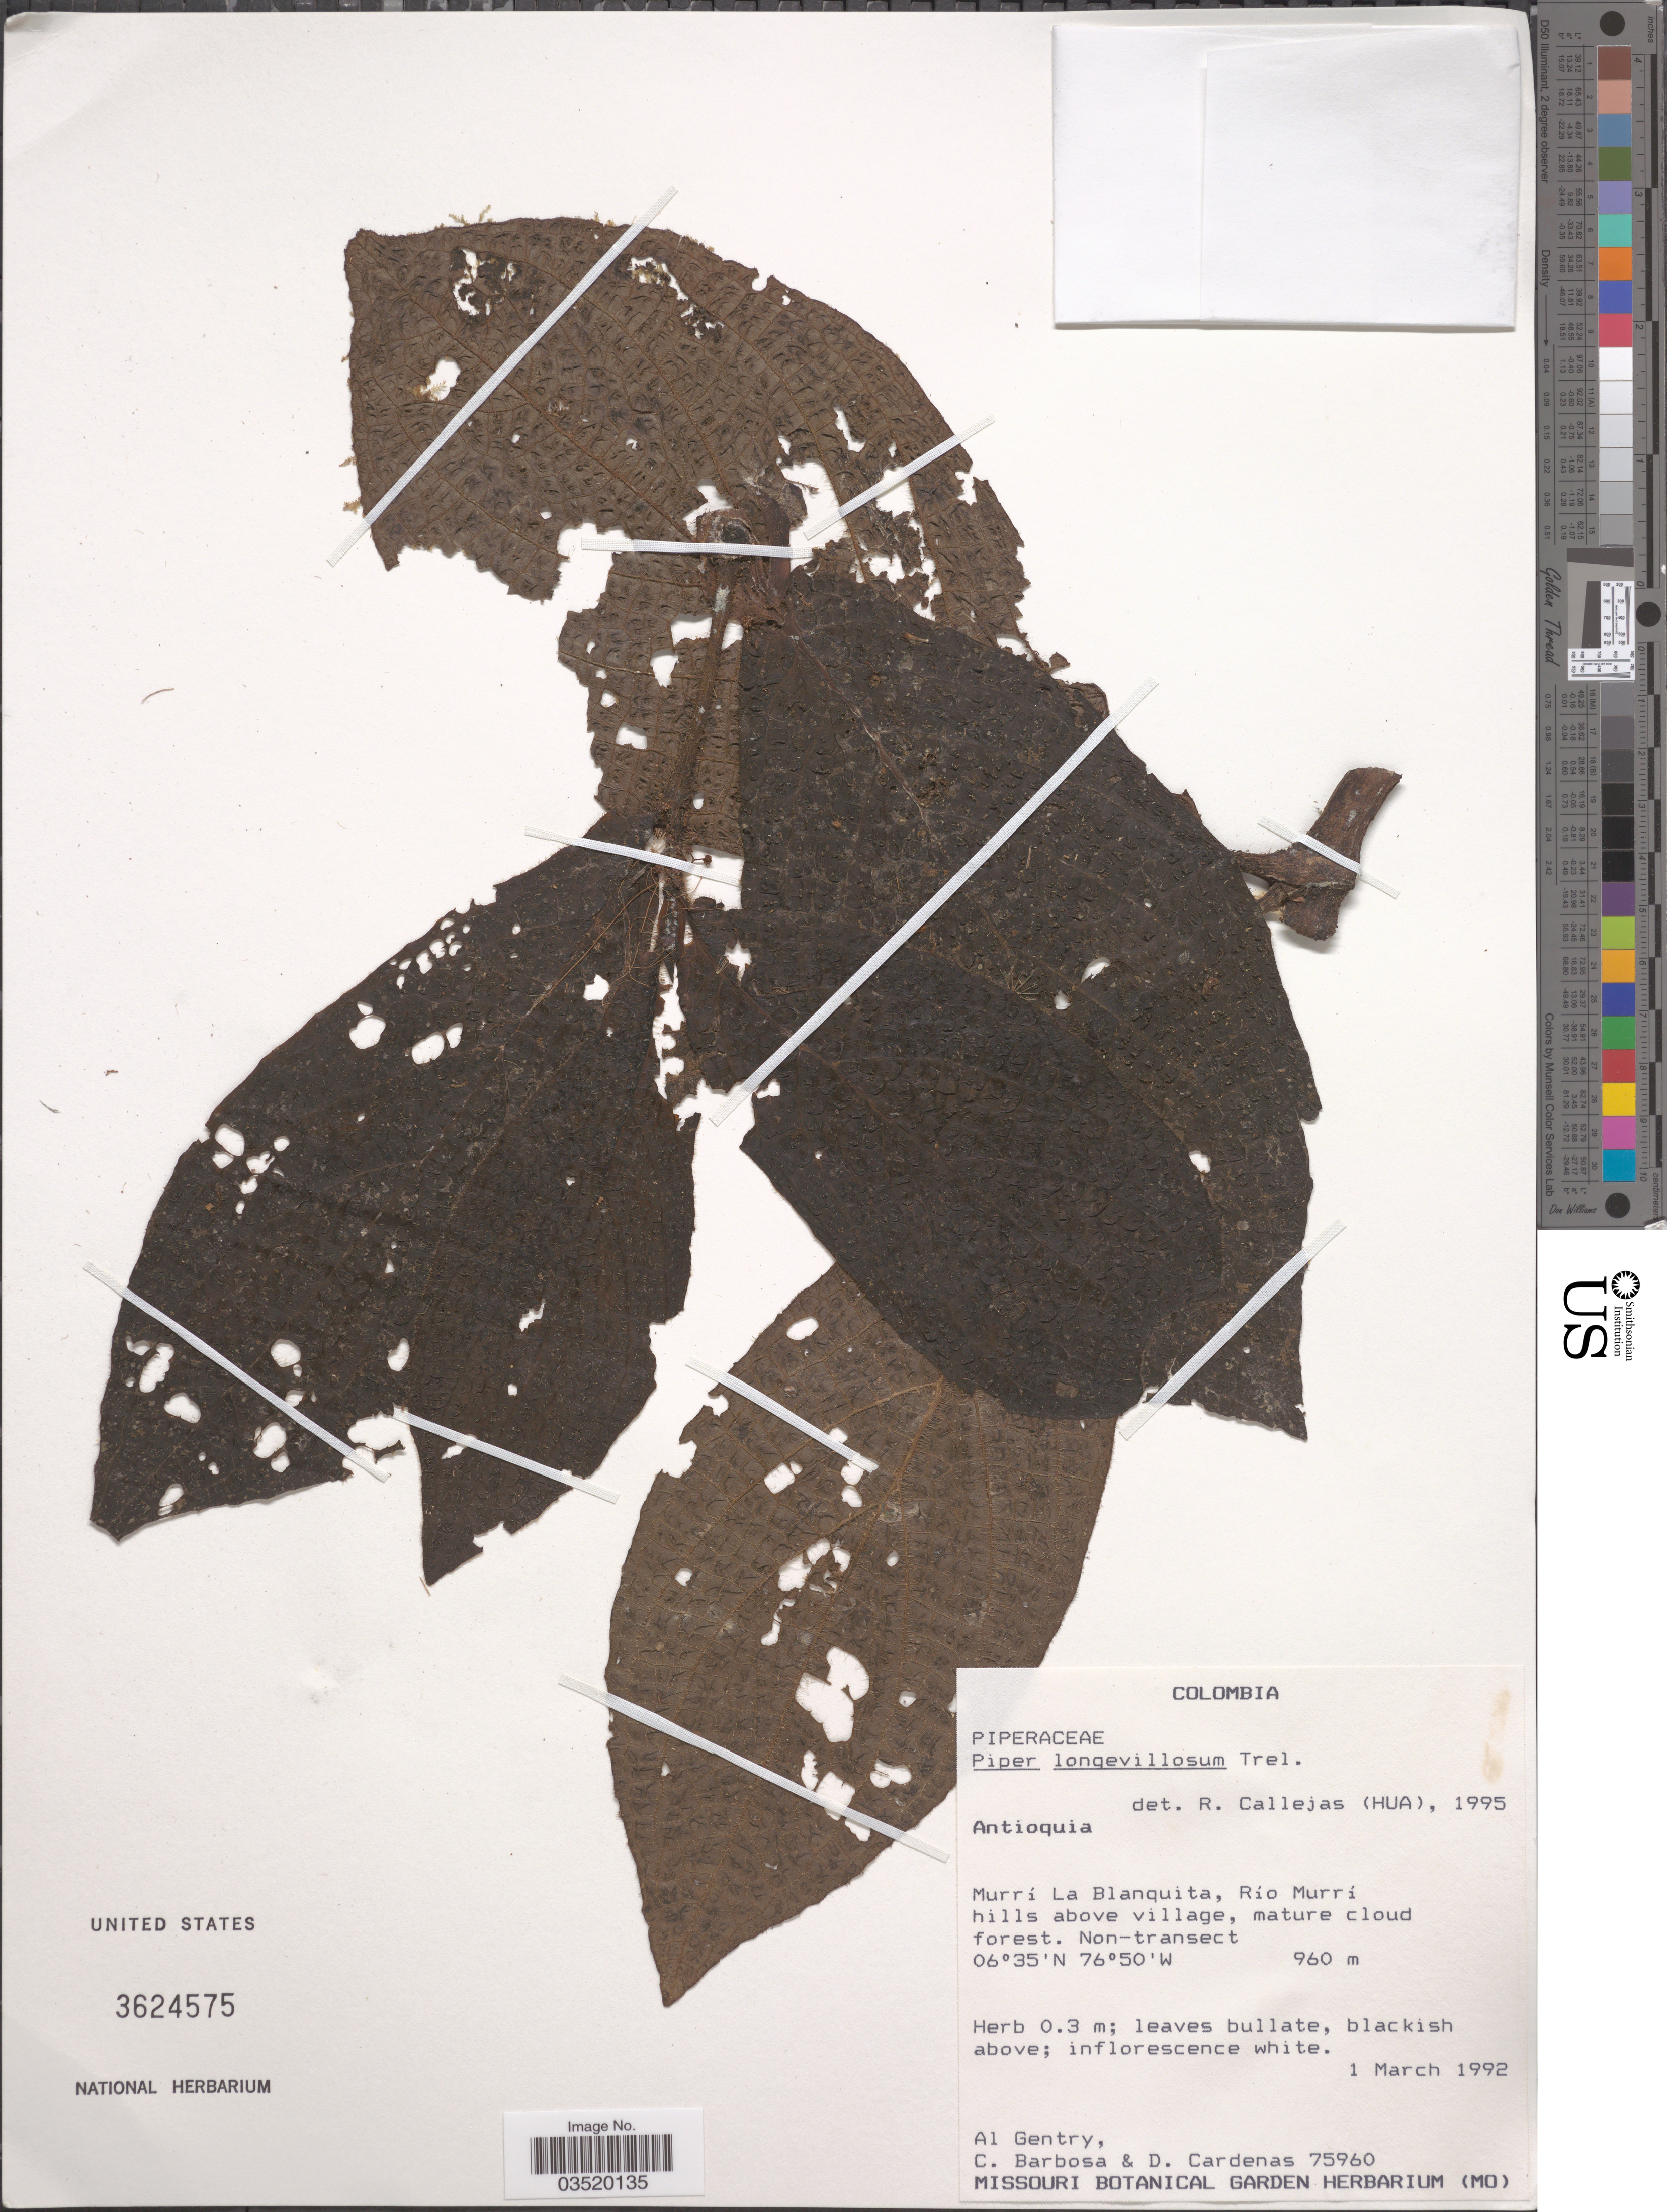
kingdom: Plantae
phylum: Tracheophyta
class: Magnoliopsida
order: Piperales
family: Piperaceae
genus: Piper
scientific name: Piper longivillosum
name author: Trel. & Yunck.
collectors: A. H. Gentry, C. E. Barbosa & D. Cardenas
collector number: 75960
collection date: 1992-03-01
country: Colombia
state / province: Antioquia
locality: Murrí La Blanquita, Río Murrí hills above village, mature cloud forest.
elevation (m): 960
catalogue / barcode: US 3624575